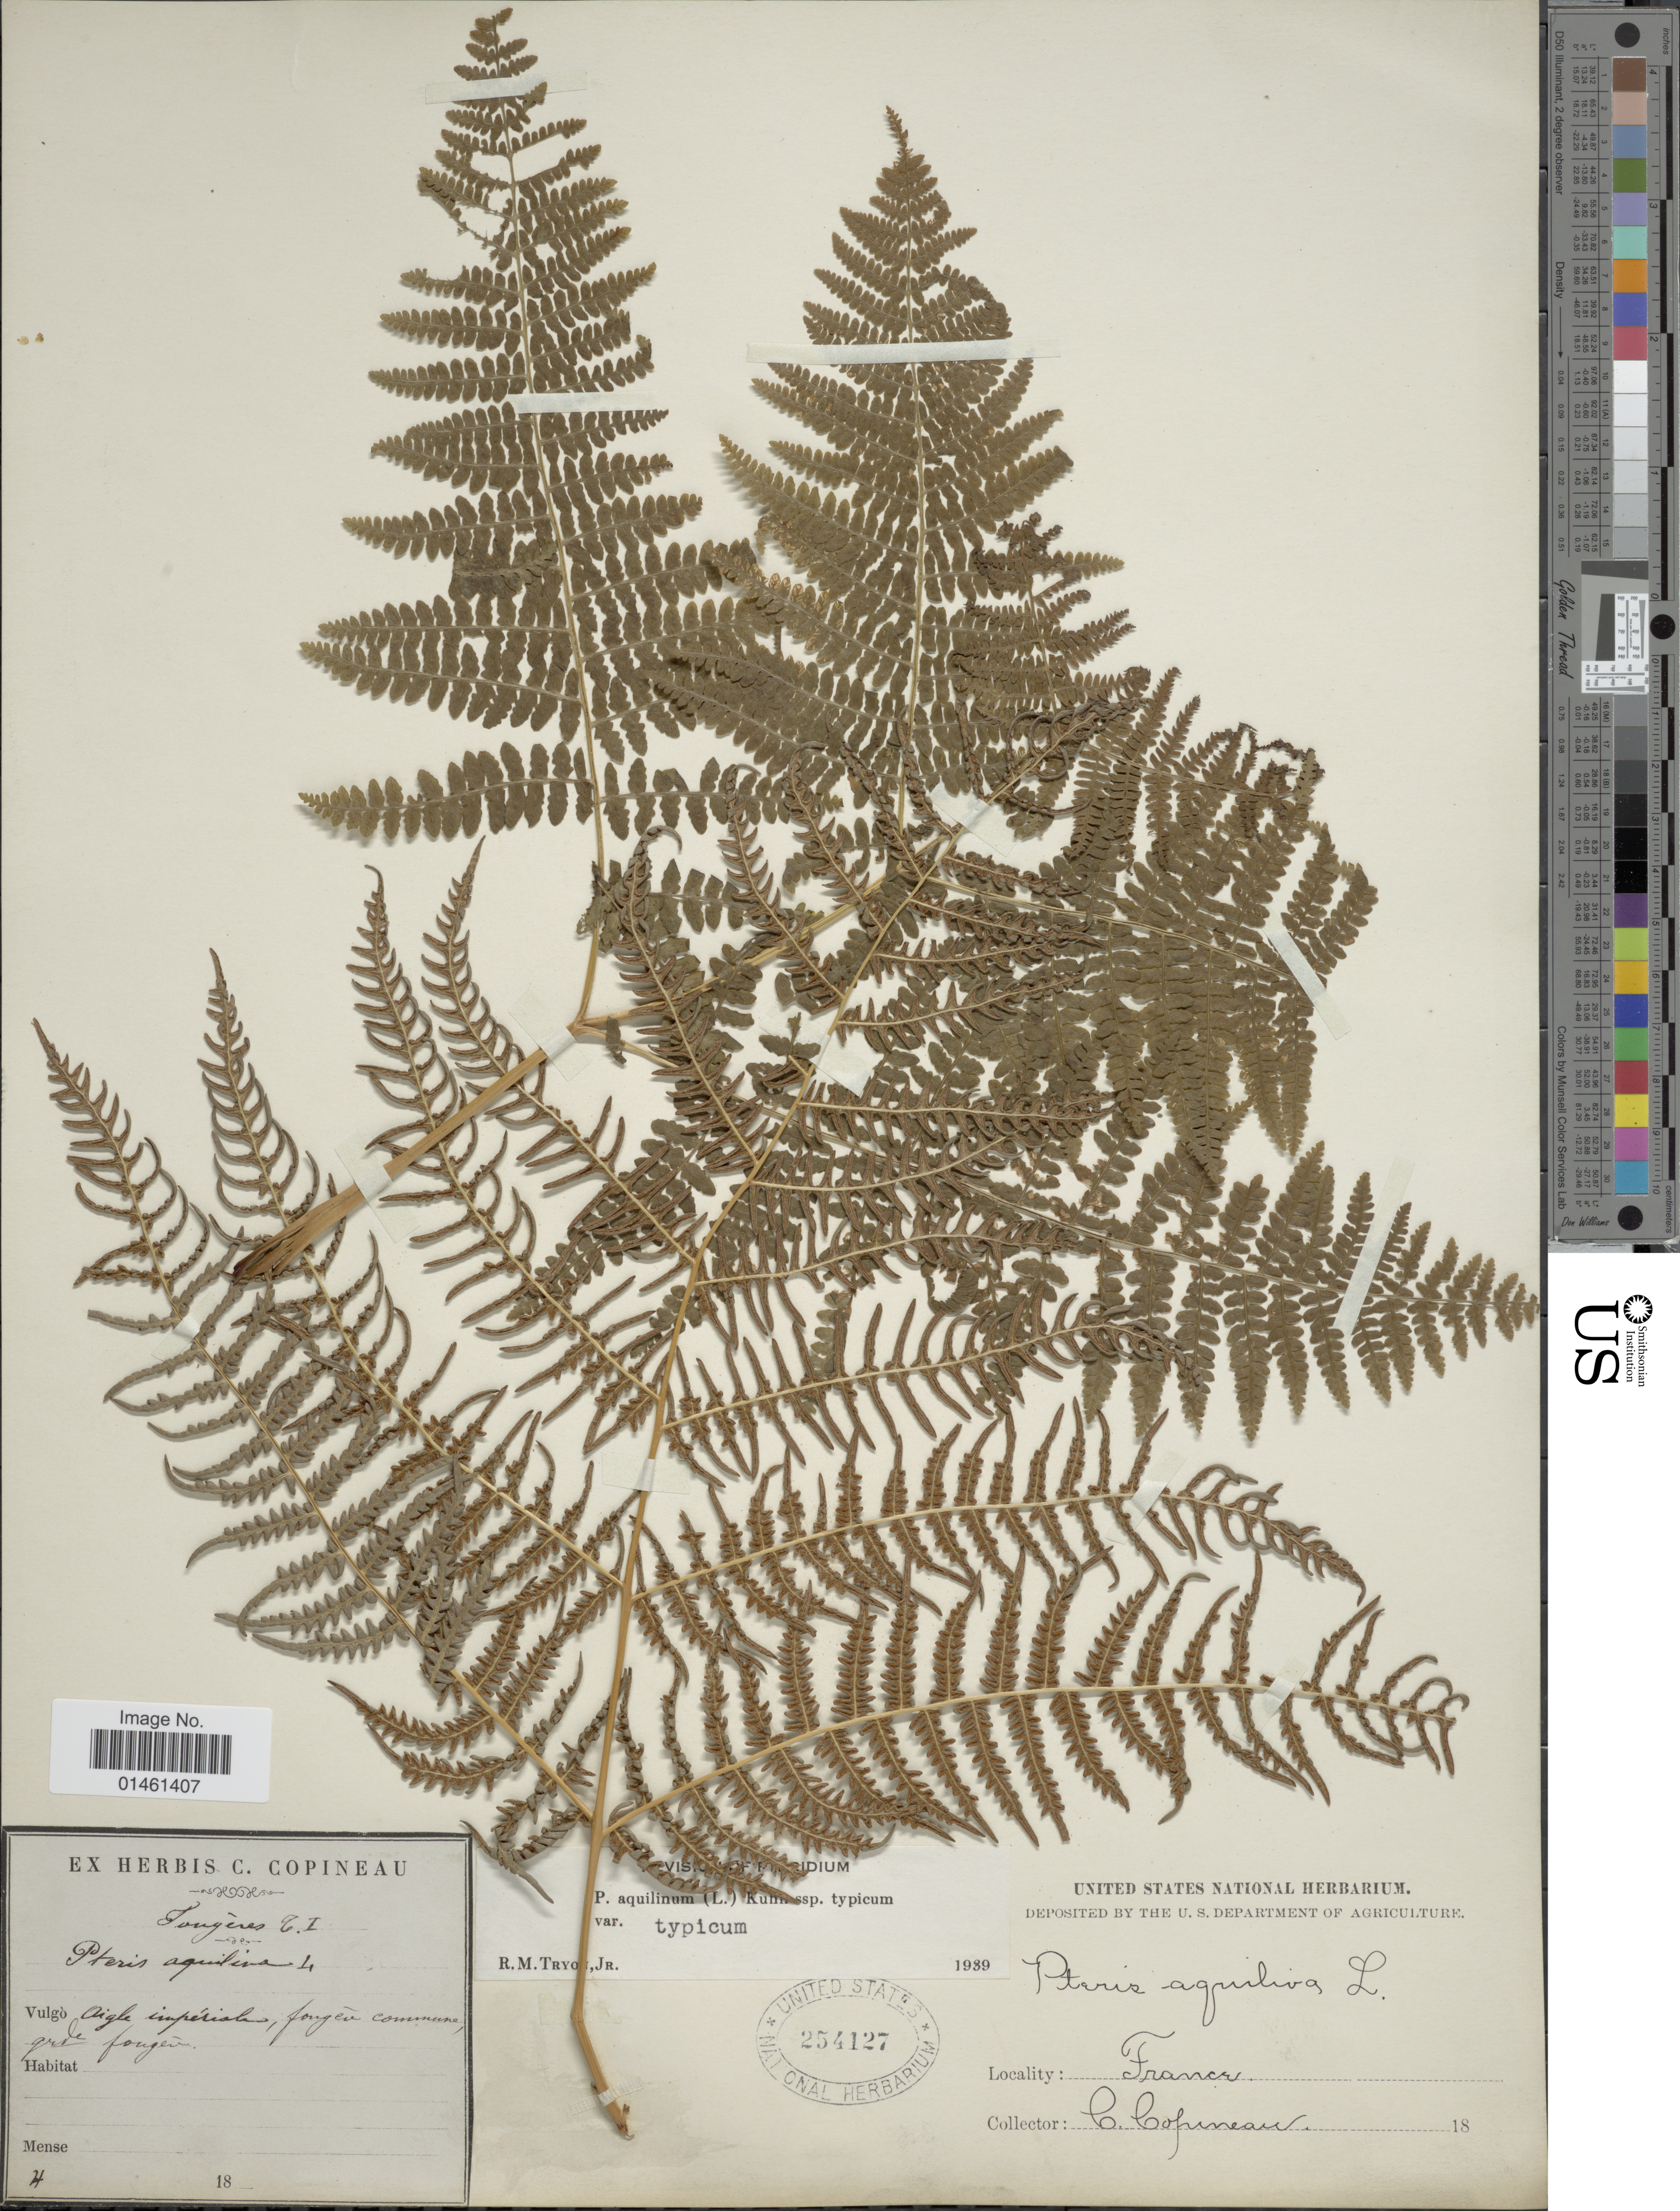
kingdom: Plantae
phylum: Tracheophyta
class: Polypodiopsida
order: Polypodiales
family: Dennstaedtiaceae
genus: Pteridium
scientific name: Pteridium aquilinum var. typicum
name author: R.M. Tryon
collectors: C. Copineau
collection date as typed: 18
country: France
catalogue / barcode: US 254127